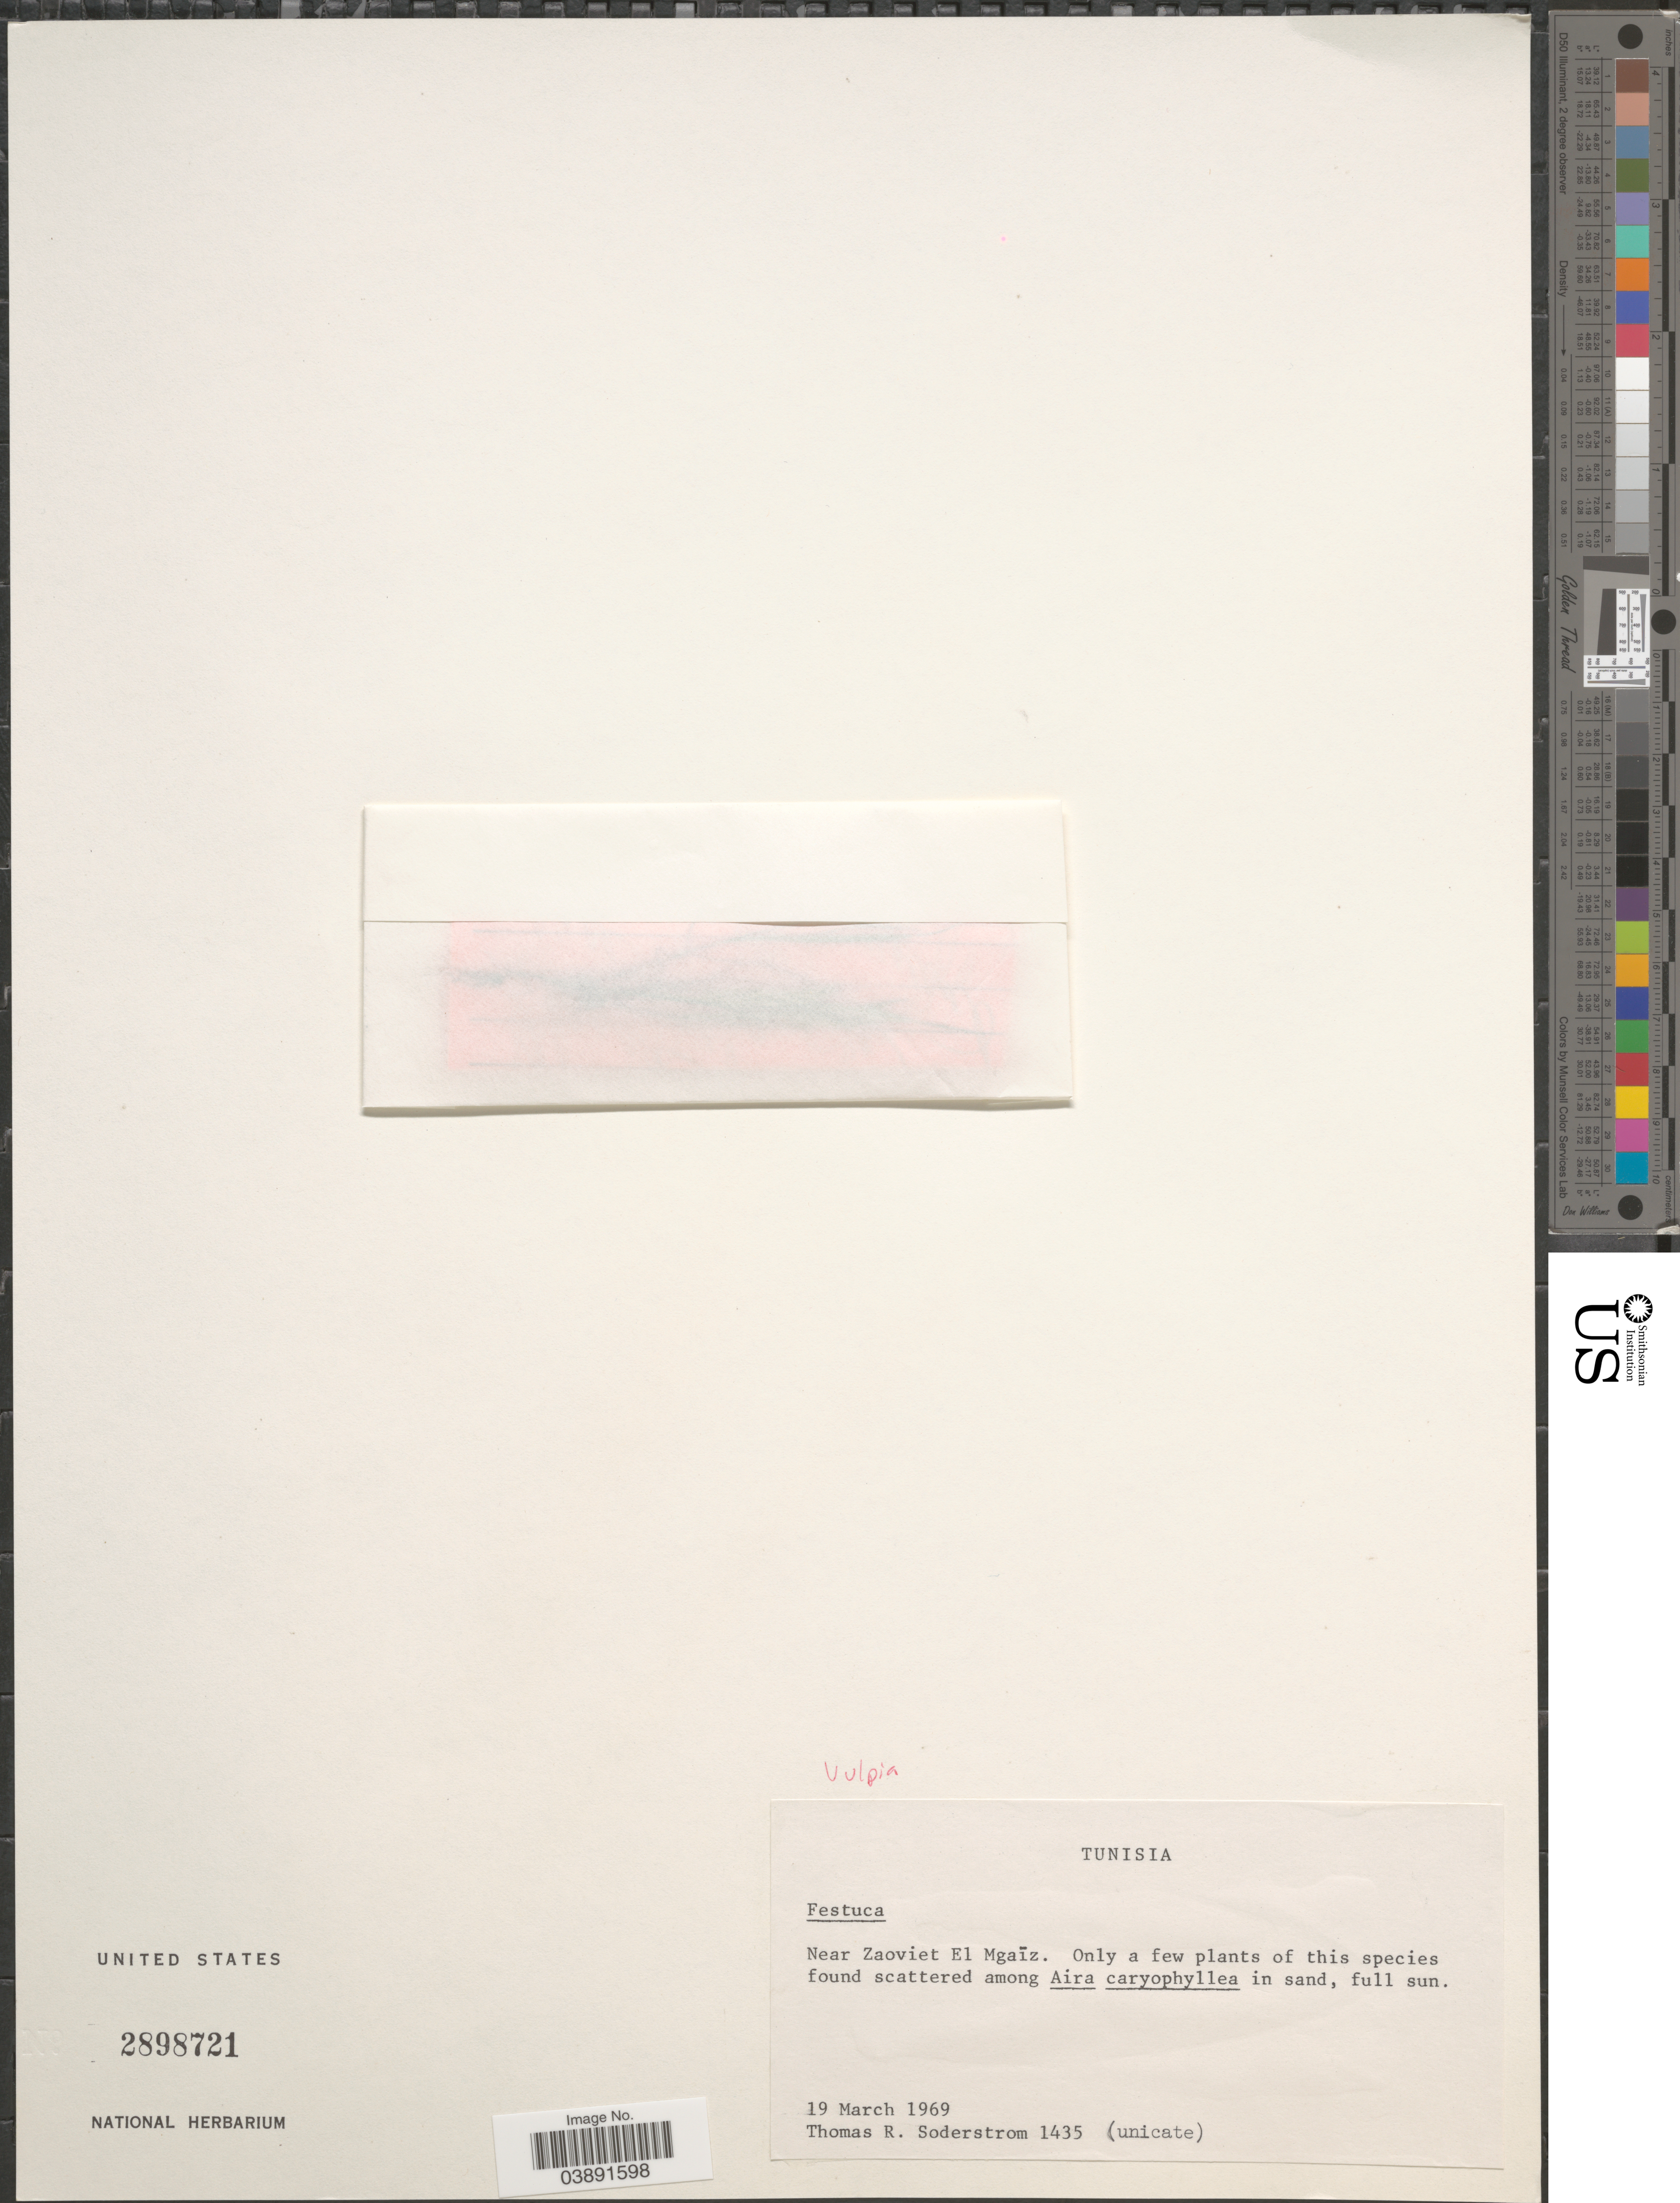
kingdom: Plantae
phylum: Tracheophyta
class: Liliopsida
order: Poales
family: Poaceae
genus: Festuca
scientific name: Festuca sp.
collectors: T. R. Soderstrom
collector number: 1435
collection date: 1969-03-19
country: Tunisia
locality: Near Zaoviet El Mgaīz.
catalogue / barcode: US 2898721